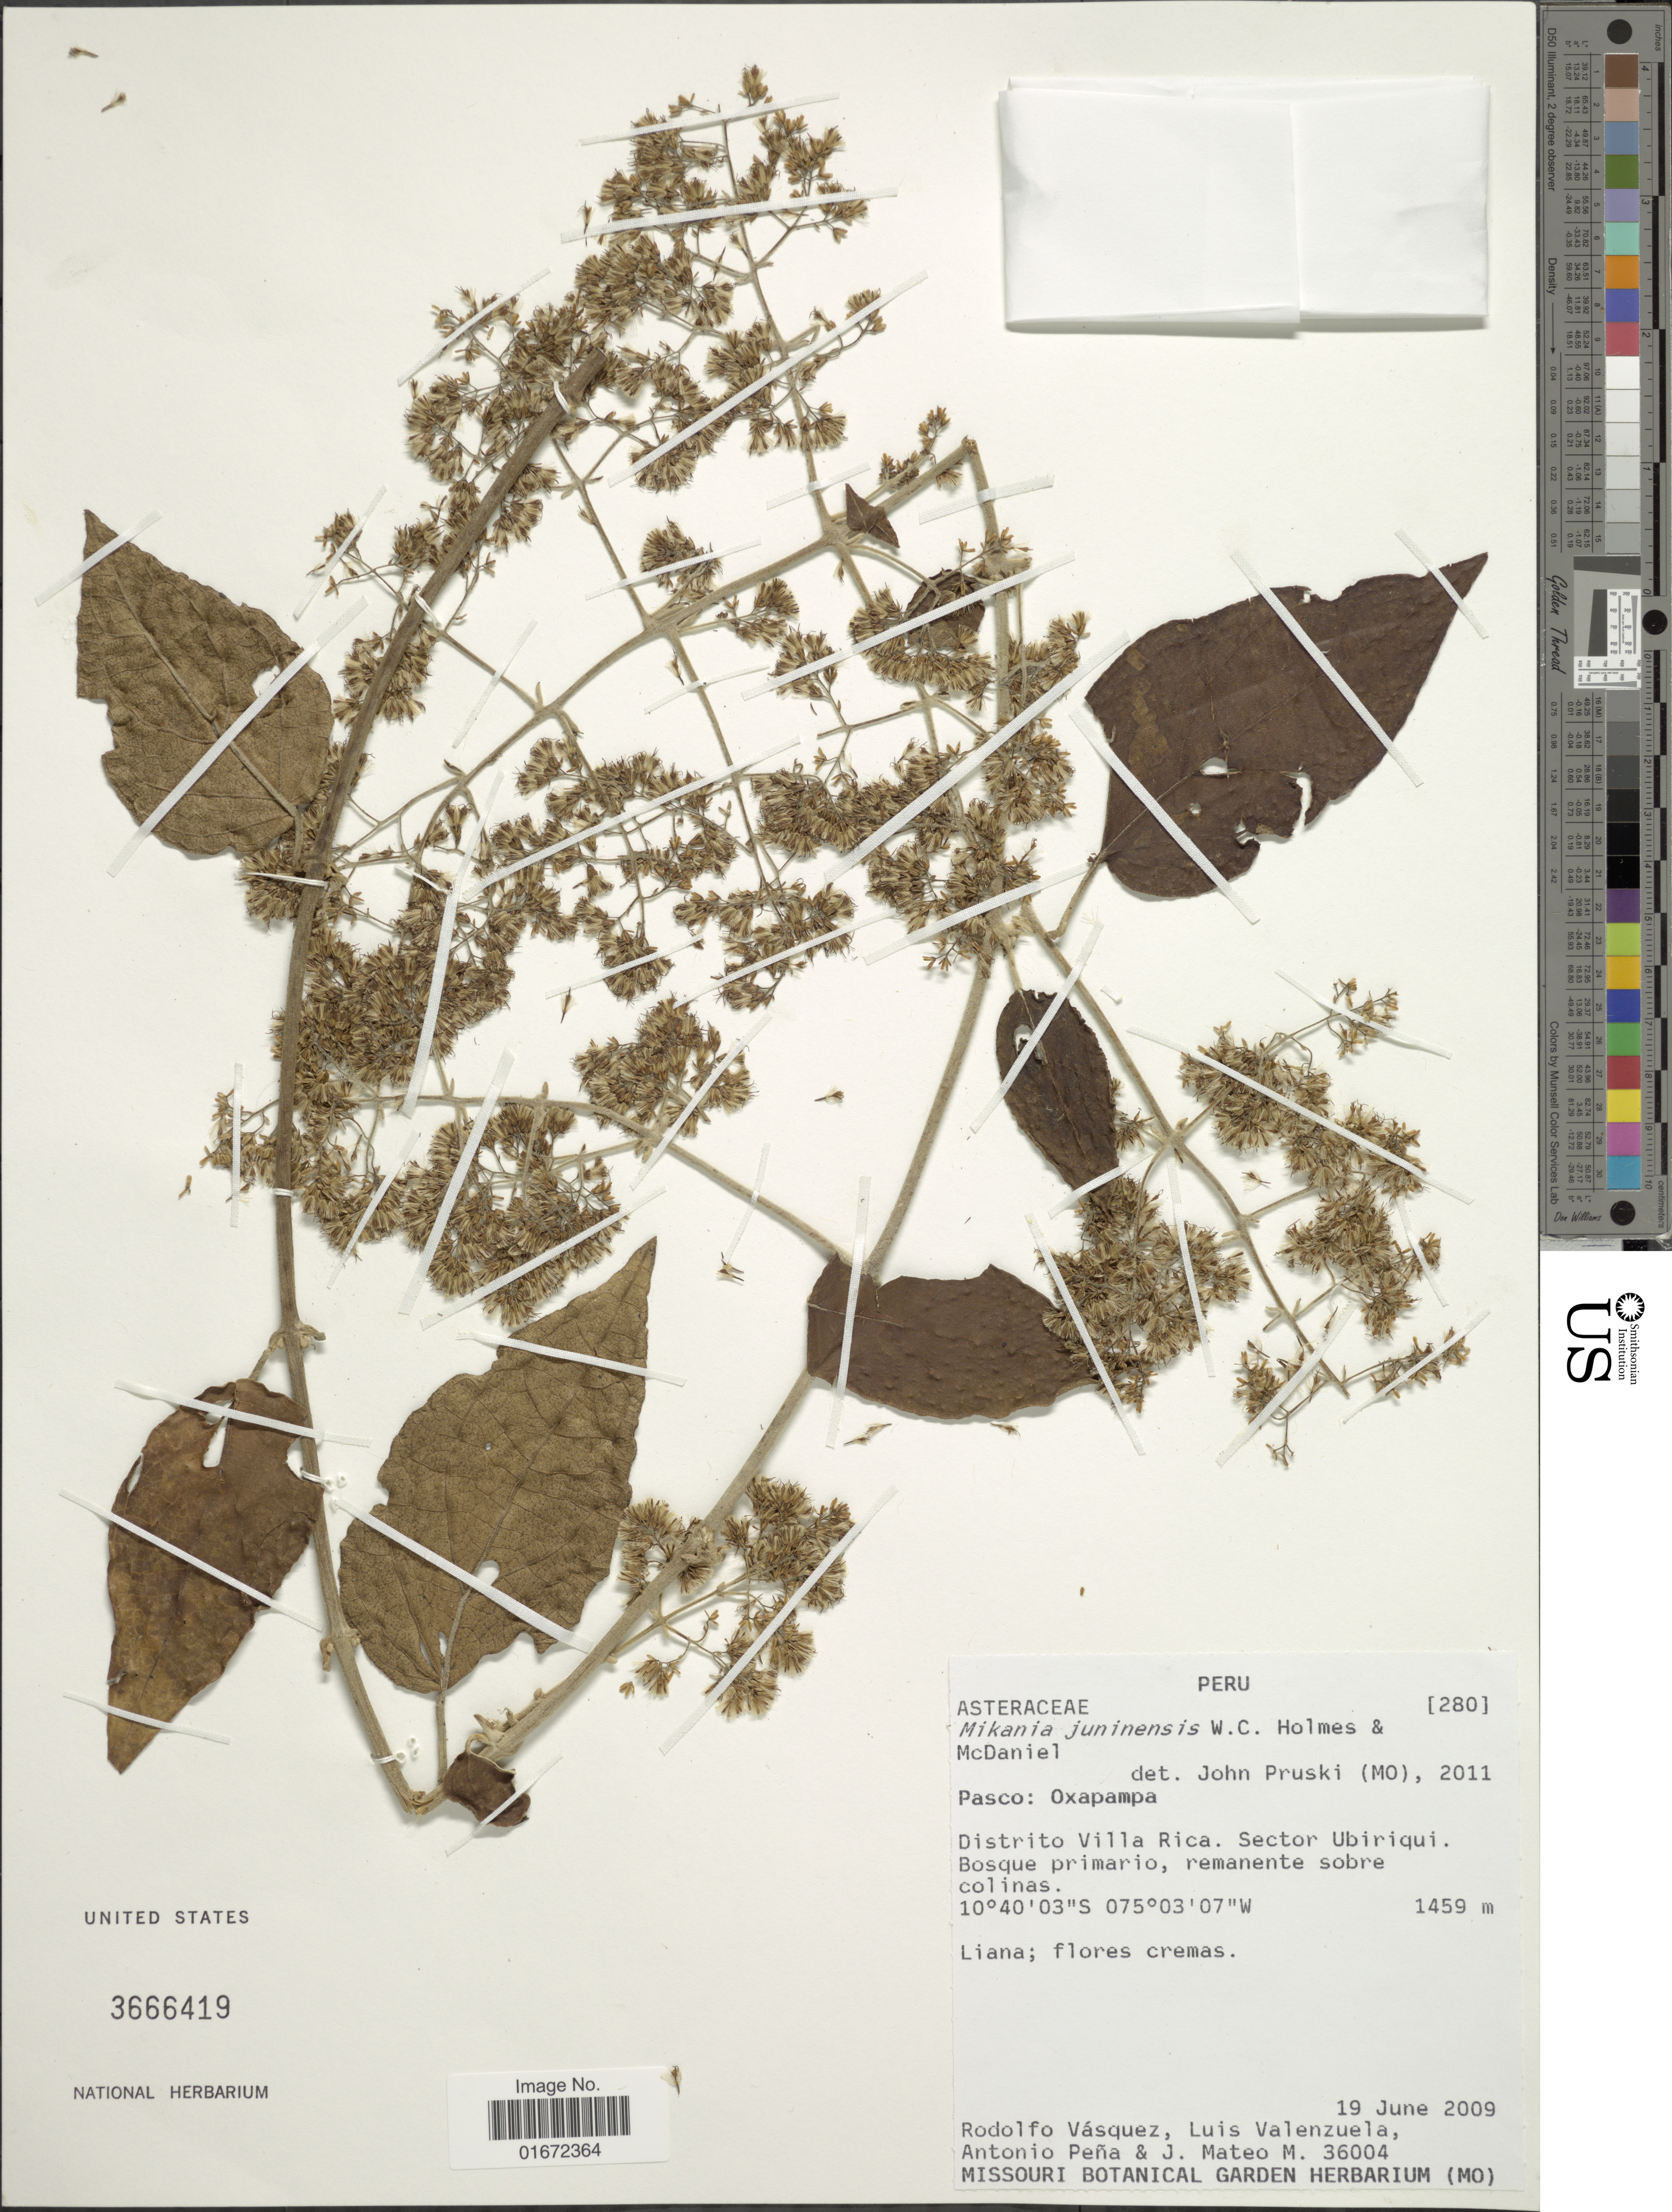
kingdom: Plantae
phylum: Tracheophyta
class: Magnoliopsida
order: Asterales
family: Asteraceae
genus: Mikania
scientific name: Mikania juninensis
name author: W.C. Holmes & McDaniel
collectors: R. Vásquez, L. Valenzuela, A. Peña & J. Mateo M.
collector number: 36004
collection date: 2009-06-19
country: Peru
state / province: Pasco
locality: Pasco: Oxapampa. Distrito Villa Rica. Sector Ubiriqui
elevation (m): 1459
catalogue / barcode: US 3666419